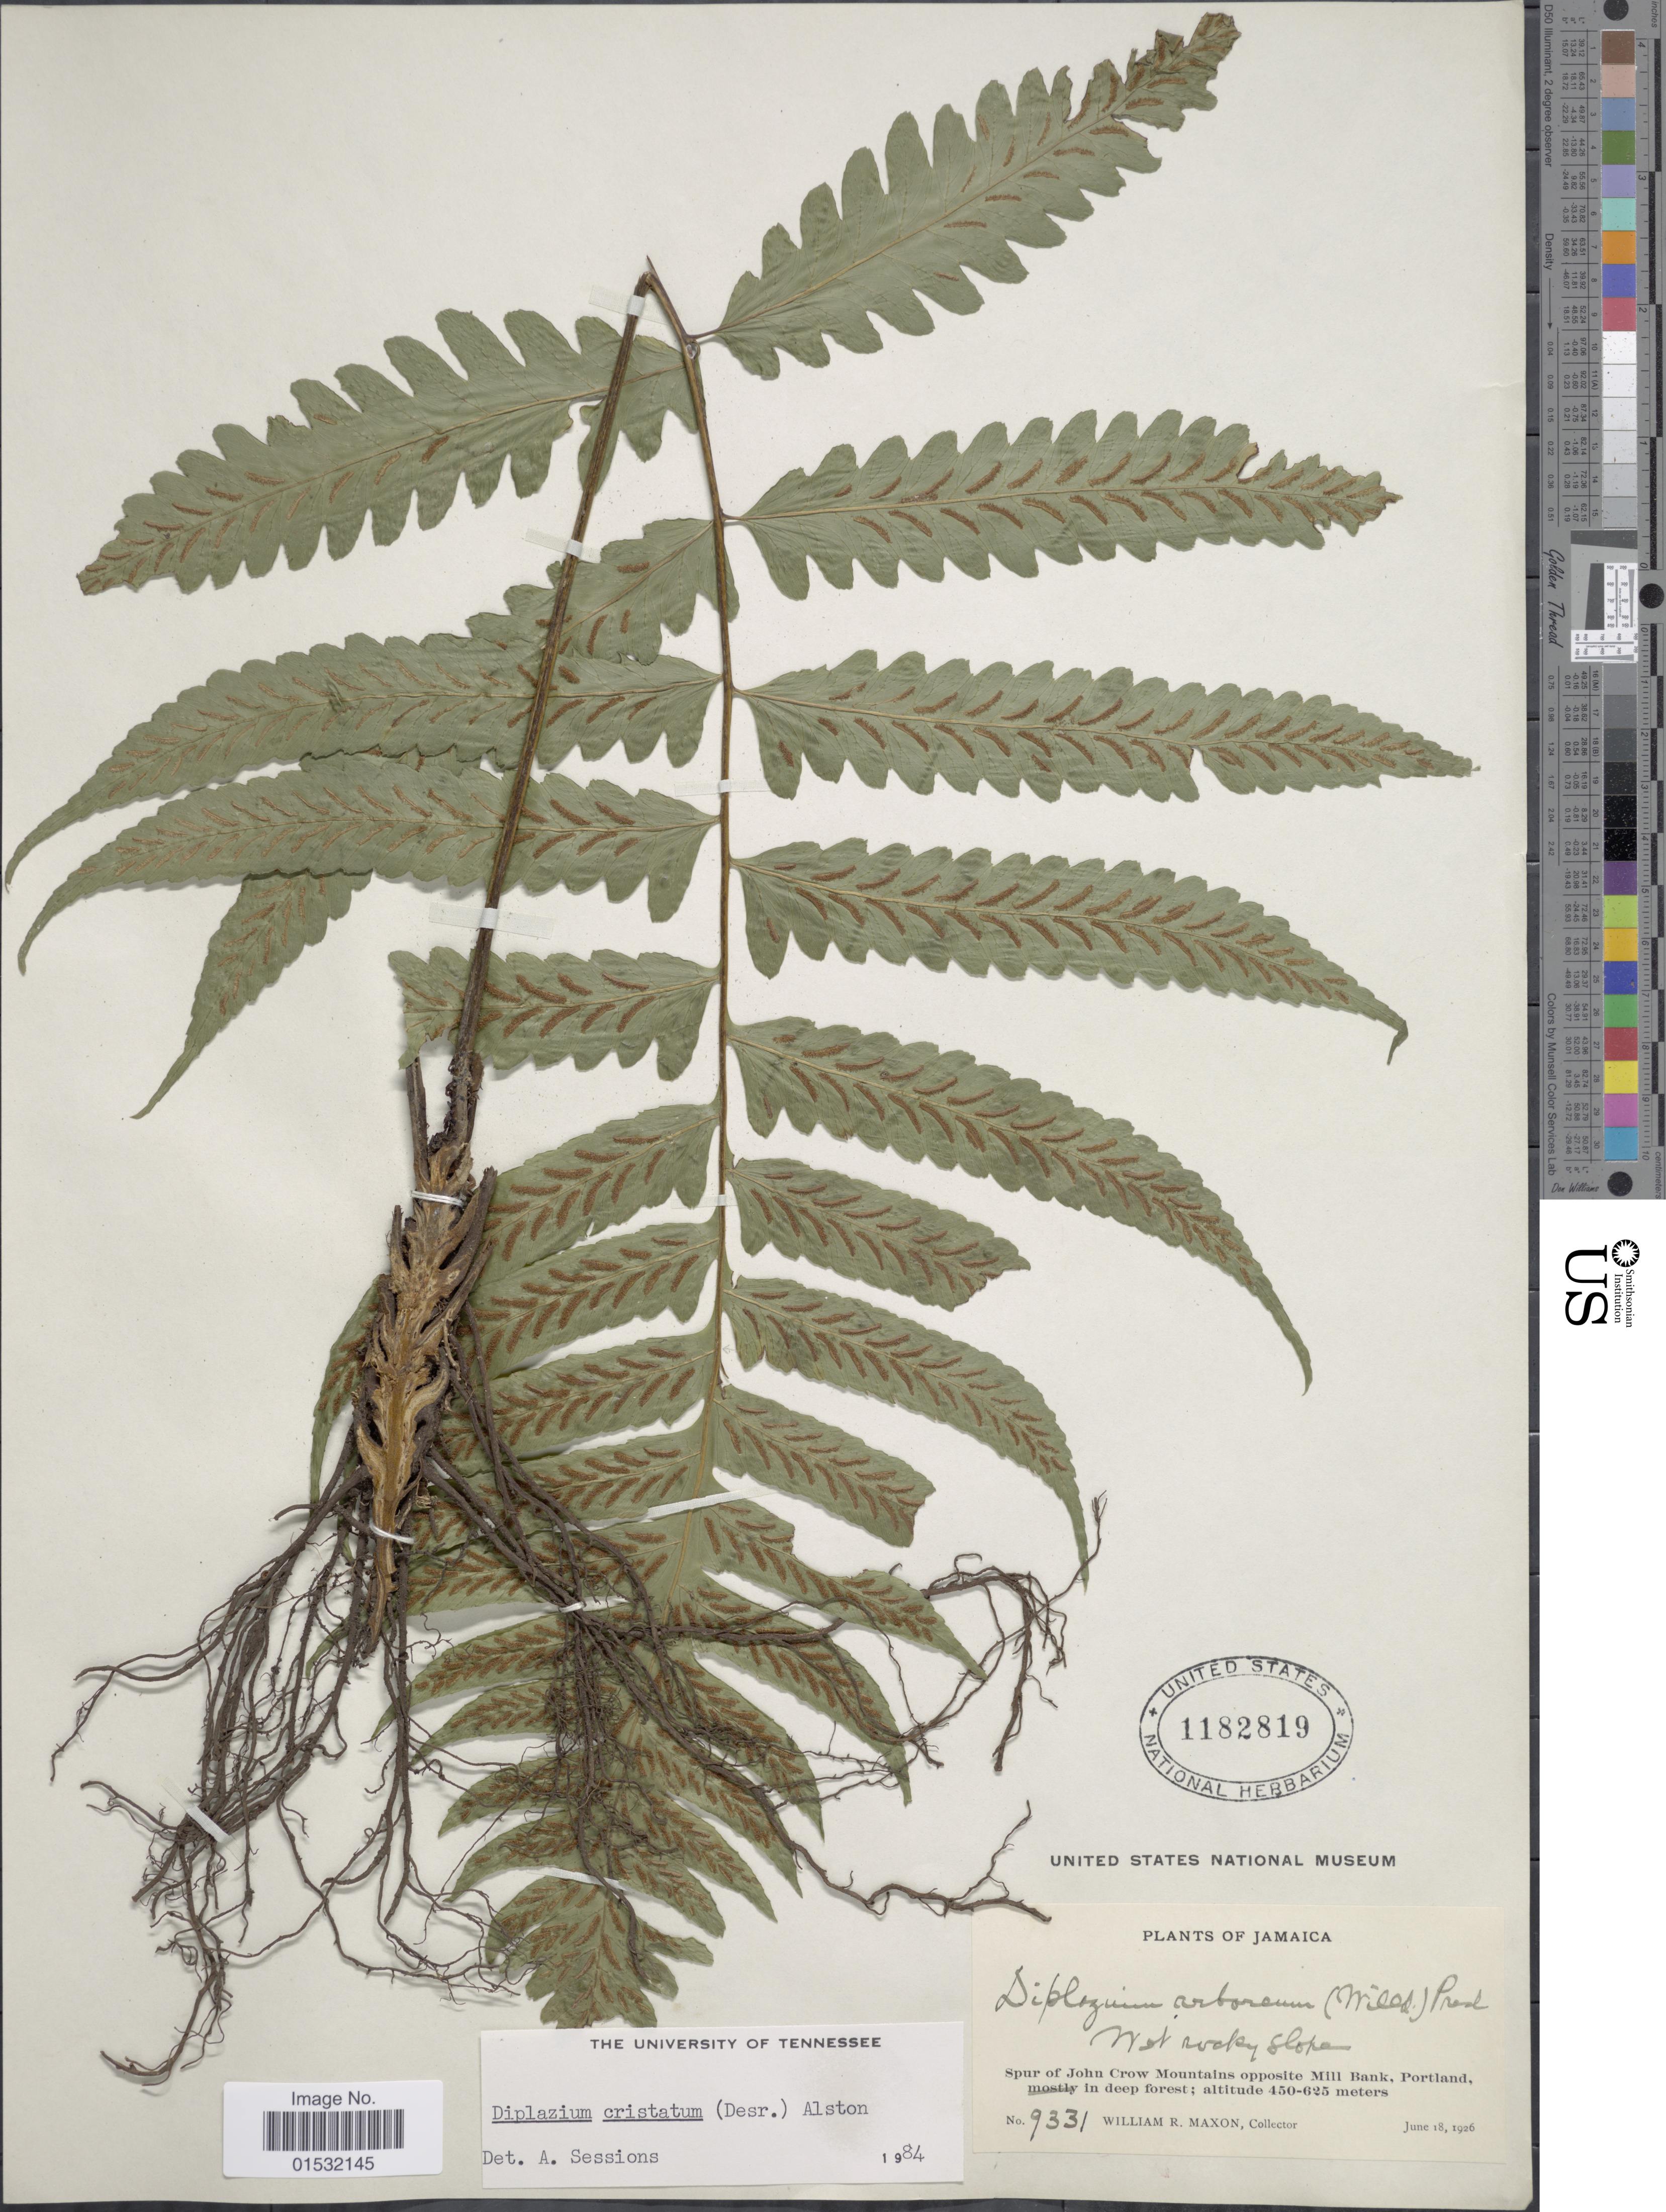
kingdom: Plantae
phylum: Tracheophyta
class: Polypodiopsida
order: Polypodiales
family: Athyriaceae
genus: Diplazium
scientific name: Diplazium cristatum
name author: (Desr.) Alston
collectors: W. R. Maxon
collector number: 9331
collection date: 1926-06-18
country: Jamaica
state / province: Portland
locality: Spur of John Crow Mountains opposite Mill Bank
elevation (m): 450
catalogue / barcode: US 1182819